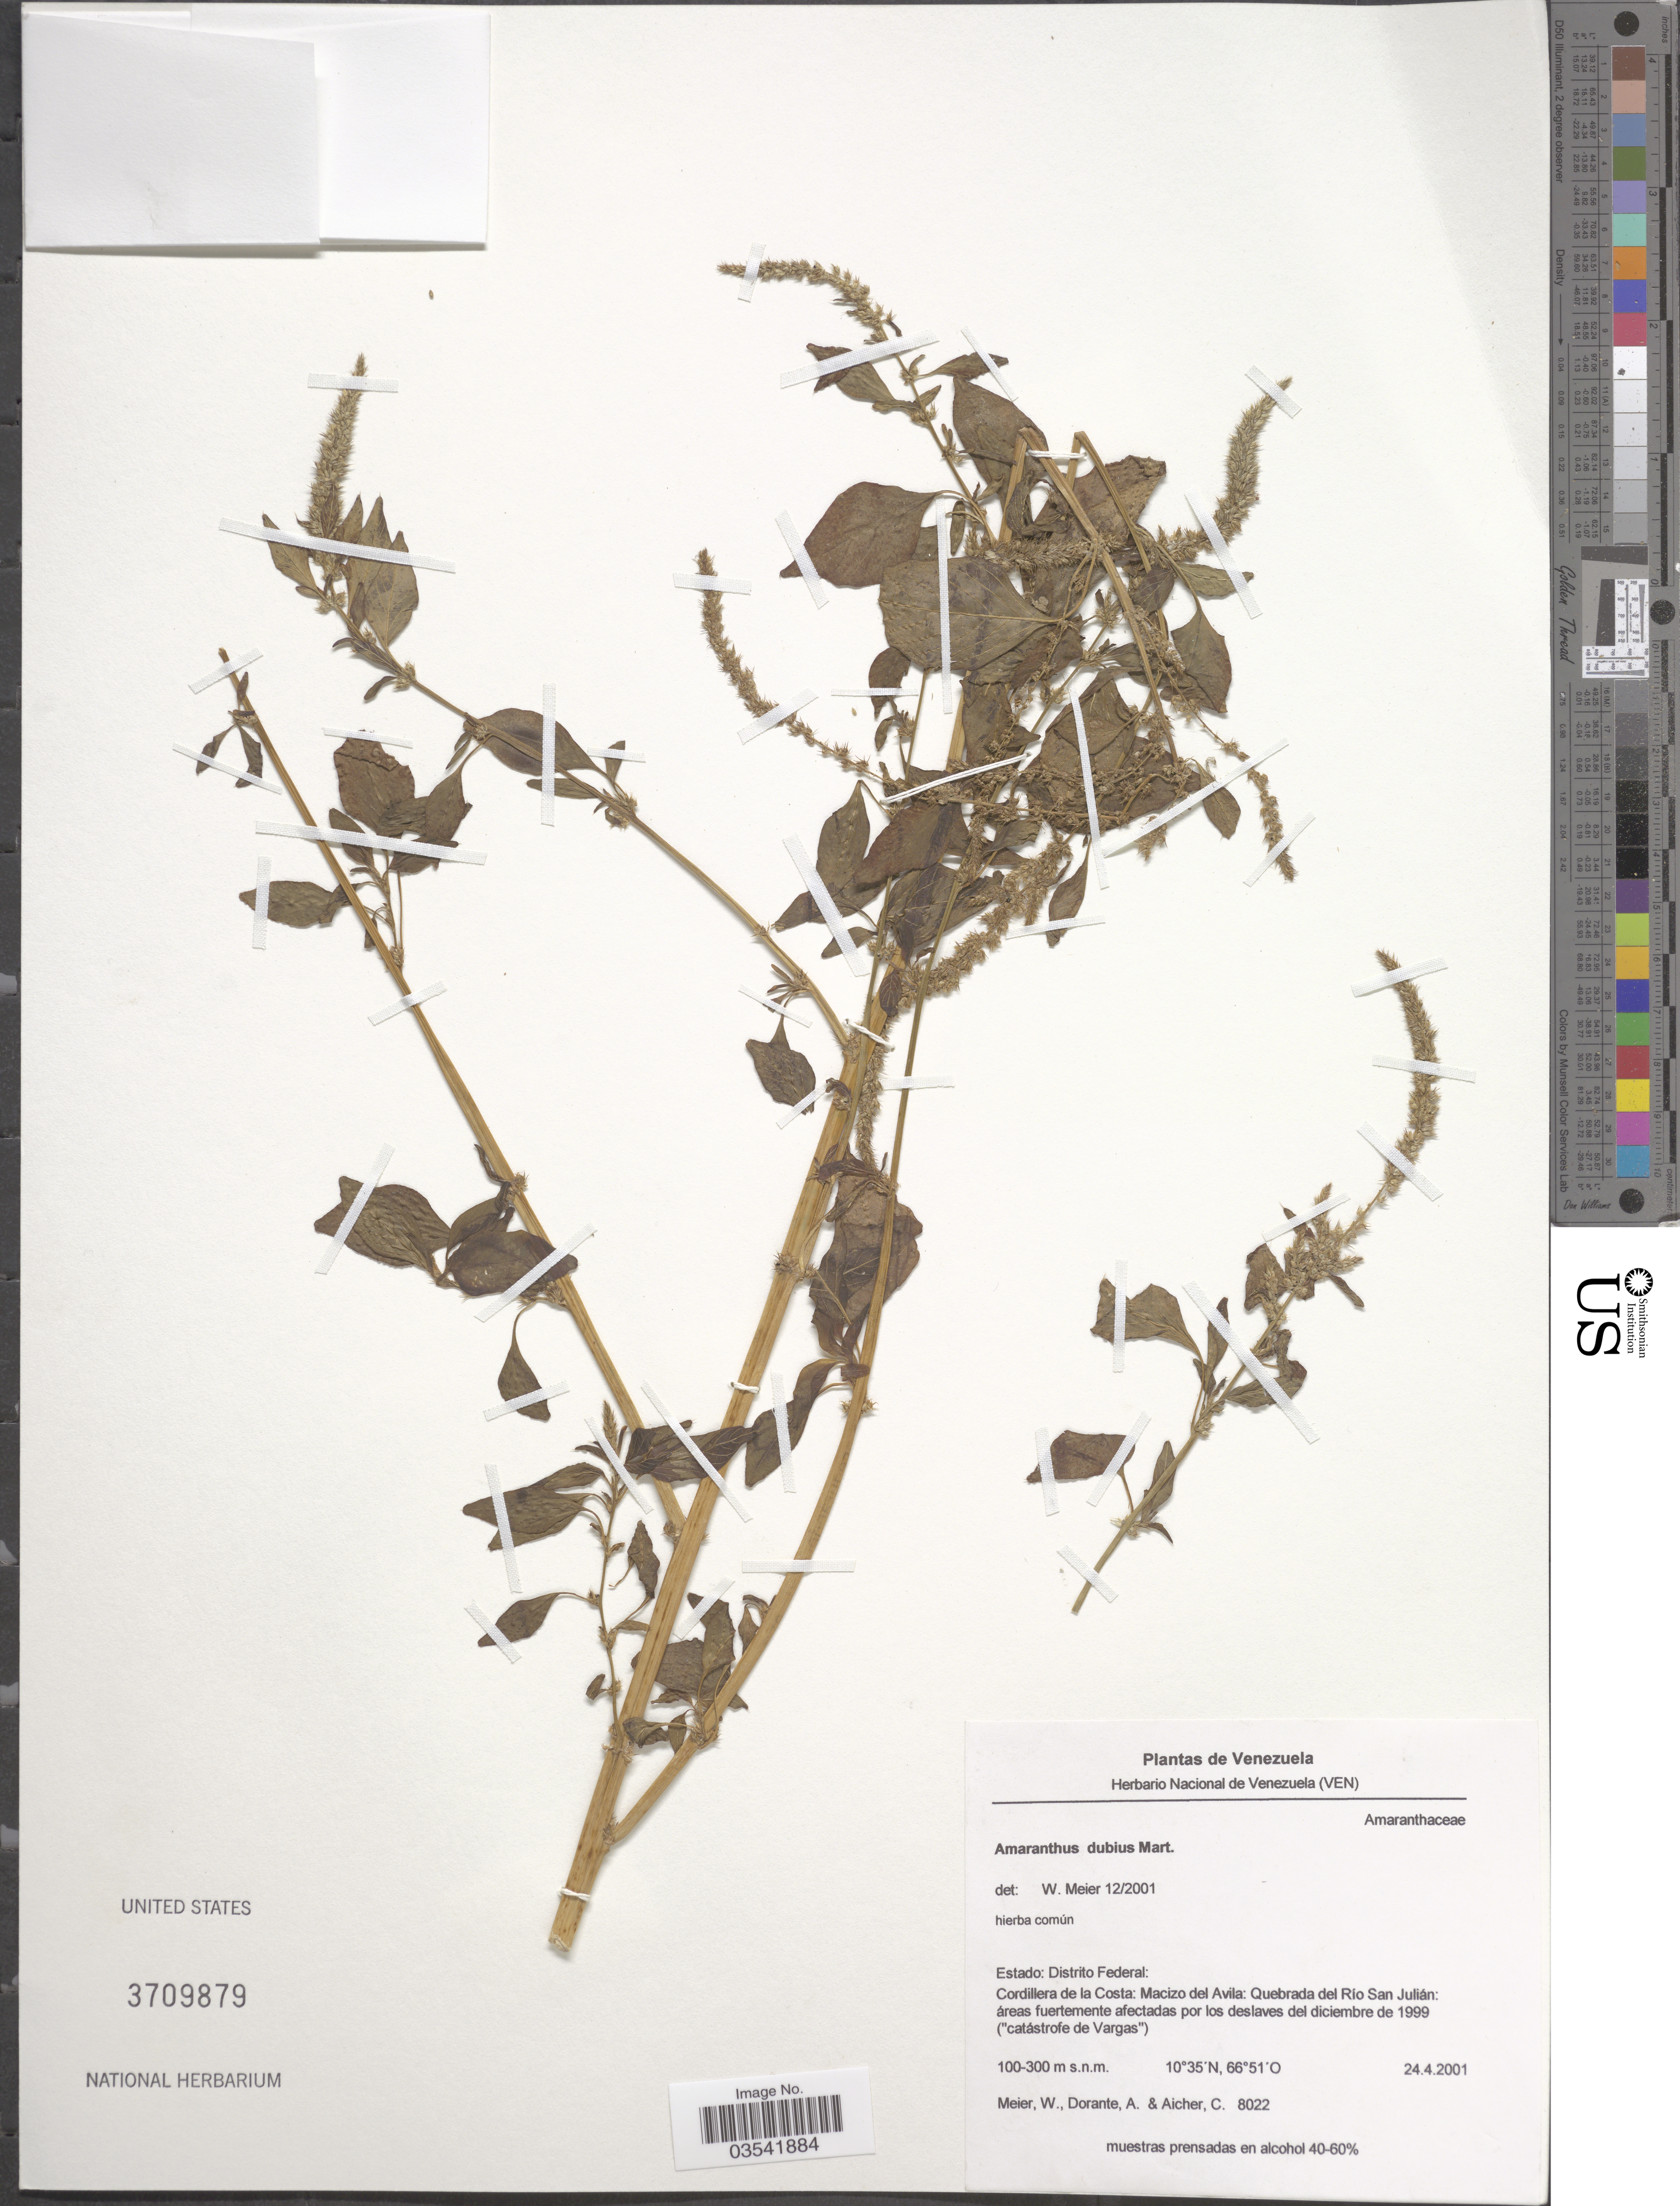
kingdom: Plantae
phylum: Tracheophyta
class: Magnoliopsida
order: Caryophyllales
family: Amaranthaceae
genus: Amaranthus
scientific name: Amaranthus dubius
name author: Mart. ex Thell.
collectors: W. Meier, A. Dorante & C. Aicher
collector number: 8022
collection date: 2001-04-24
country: Venezuela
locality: Estado: Distrito Federal. Cordillera de la Costa: Macizo del Avila: Quebrada del Río San Julián.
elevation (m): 100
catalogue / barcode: US 3709879